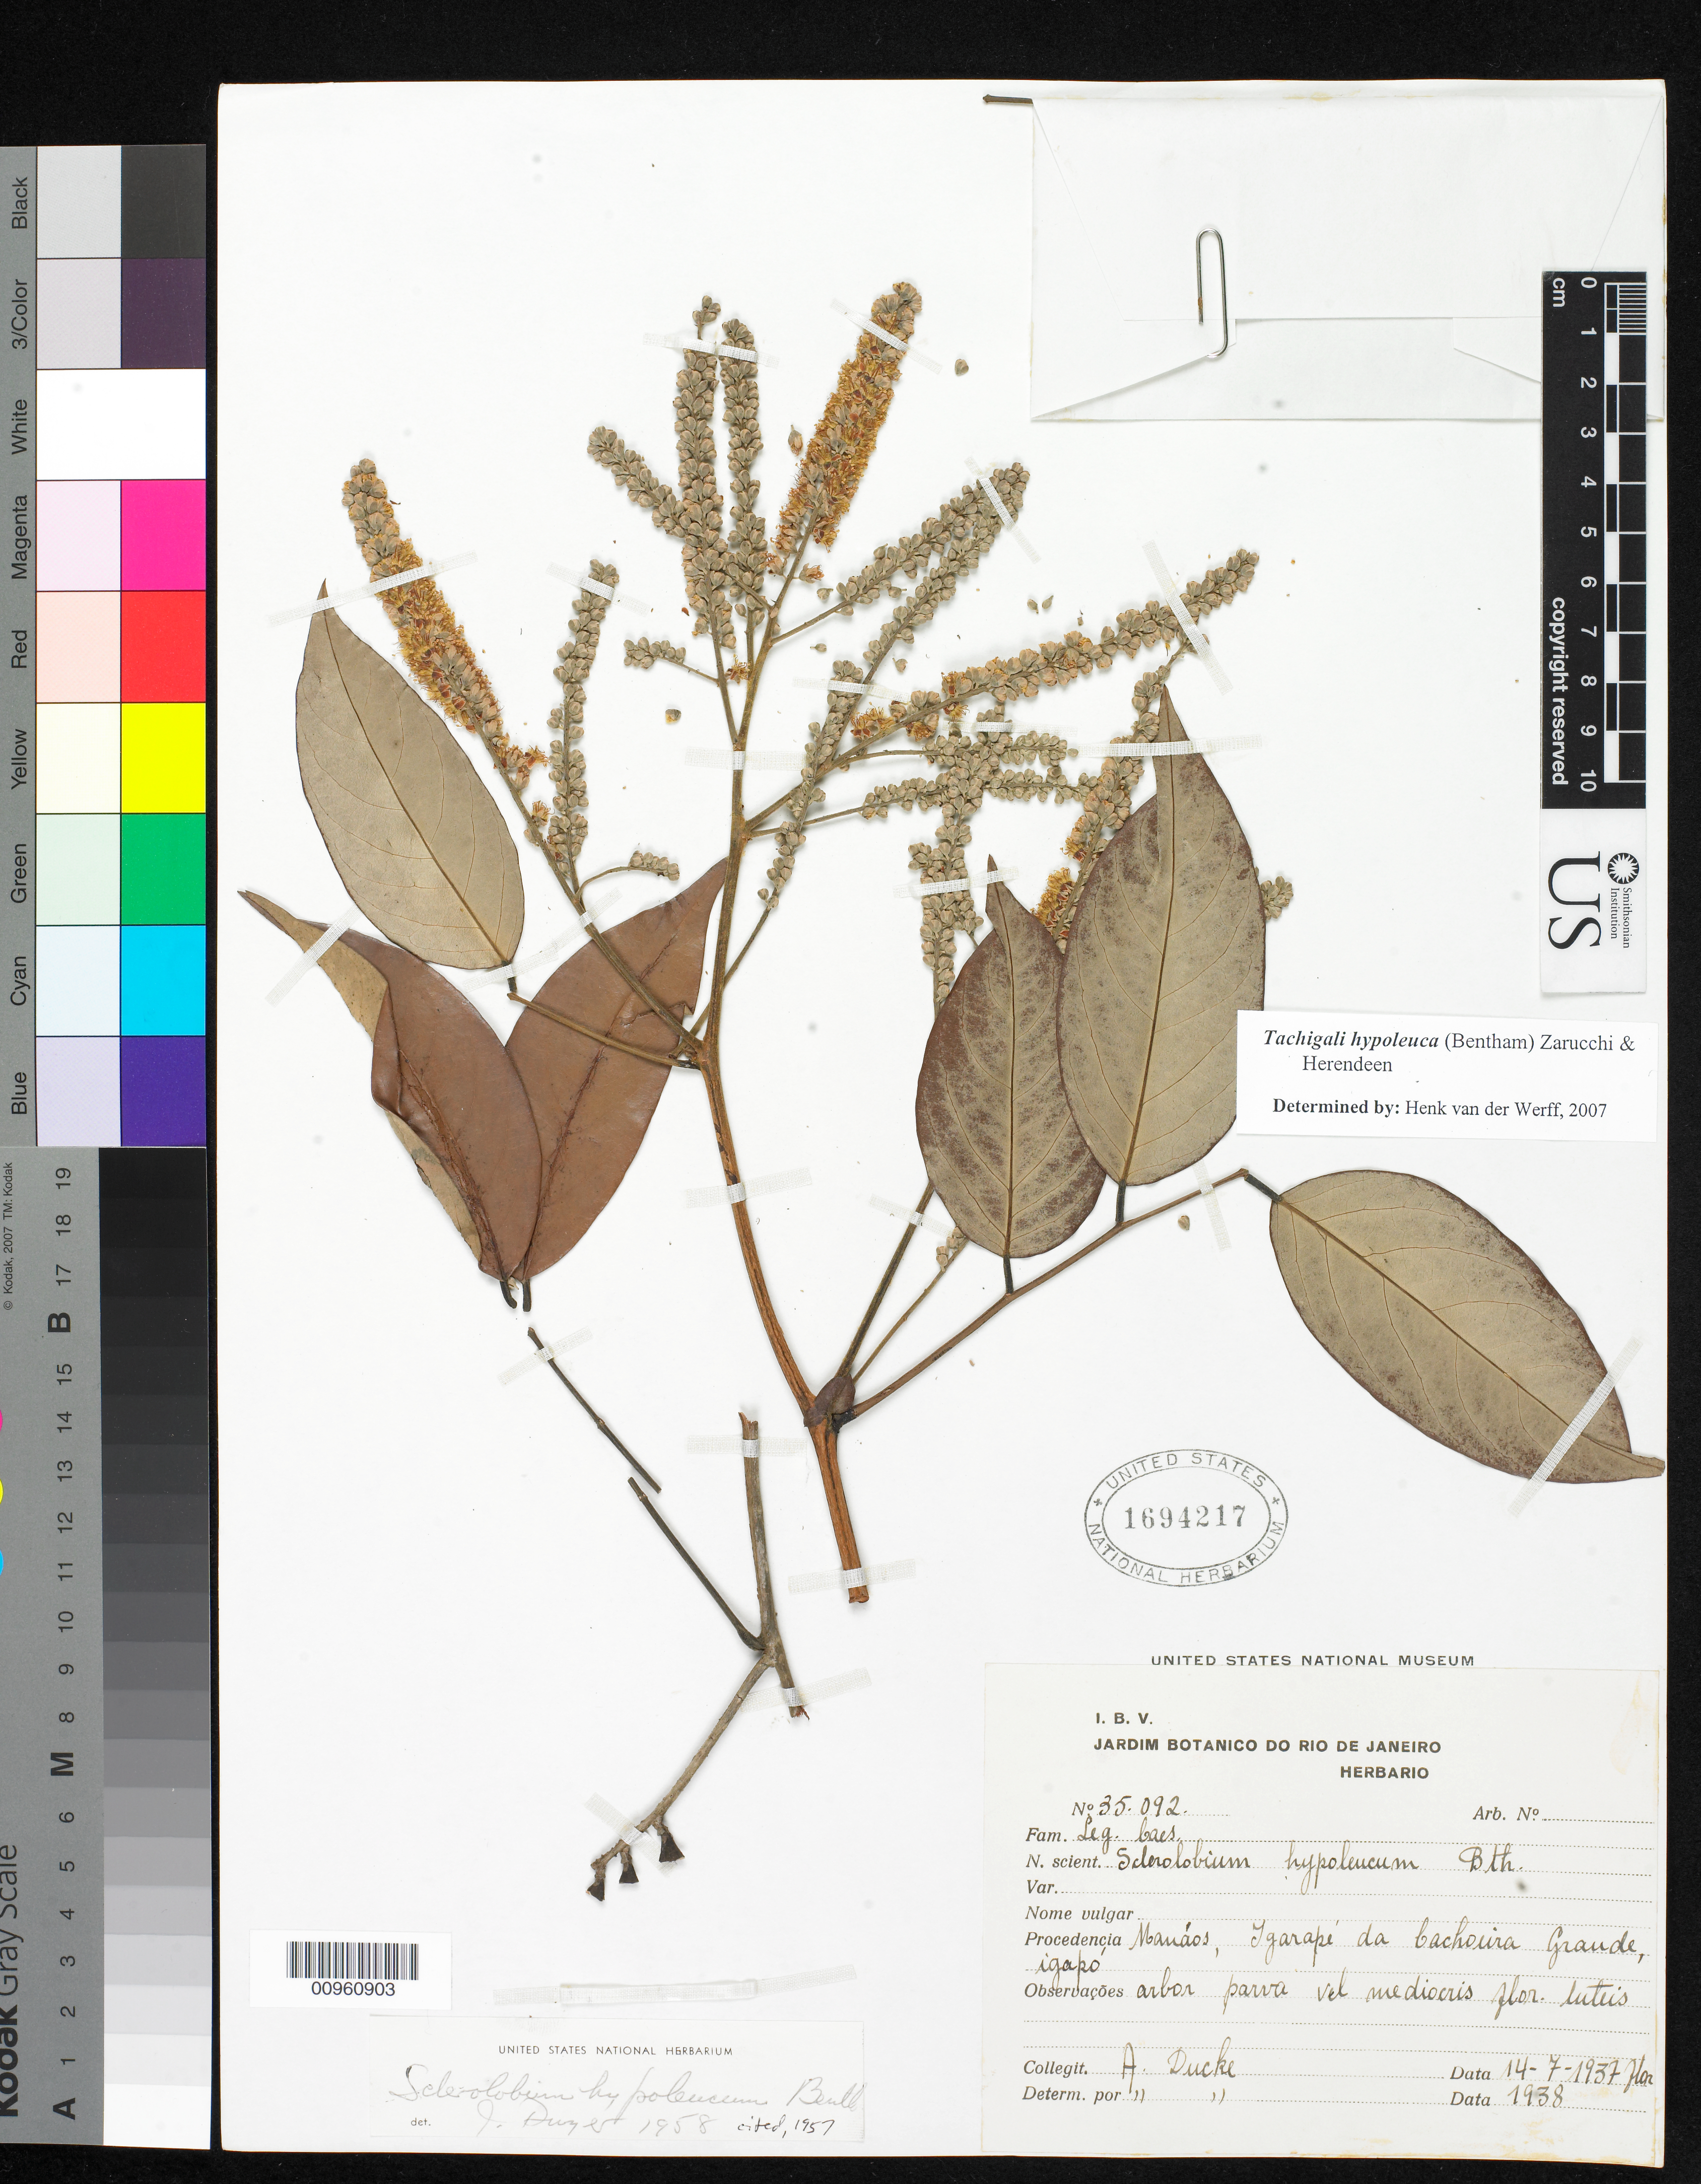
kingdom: Plantae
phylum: Tracheophyta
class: Magnoliopsida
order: Fabales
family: Fabaceae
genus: Tachigali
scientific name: Tachigali hypoleuca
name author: (Benth.) Zarucchi & Herend.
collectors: A. Ducke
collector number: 35092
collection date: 1937-07-14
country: Brazil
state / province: Amazonas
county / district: Manaus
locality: Manaos, Igarape da bachoura Grande, Igapo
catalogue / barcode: US 1694217